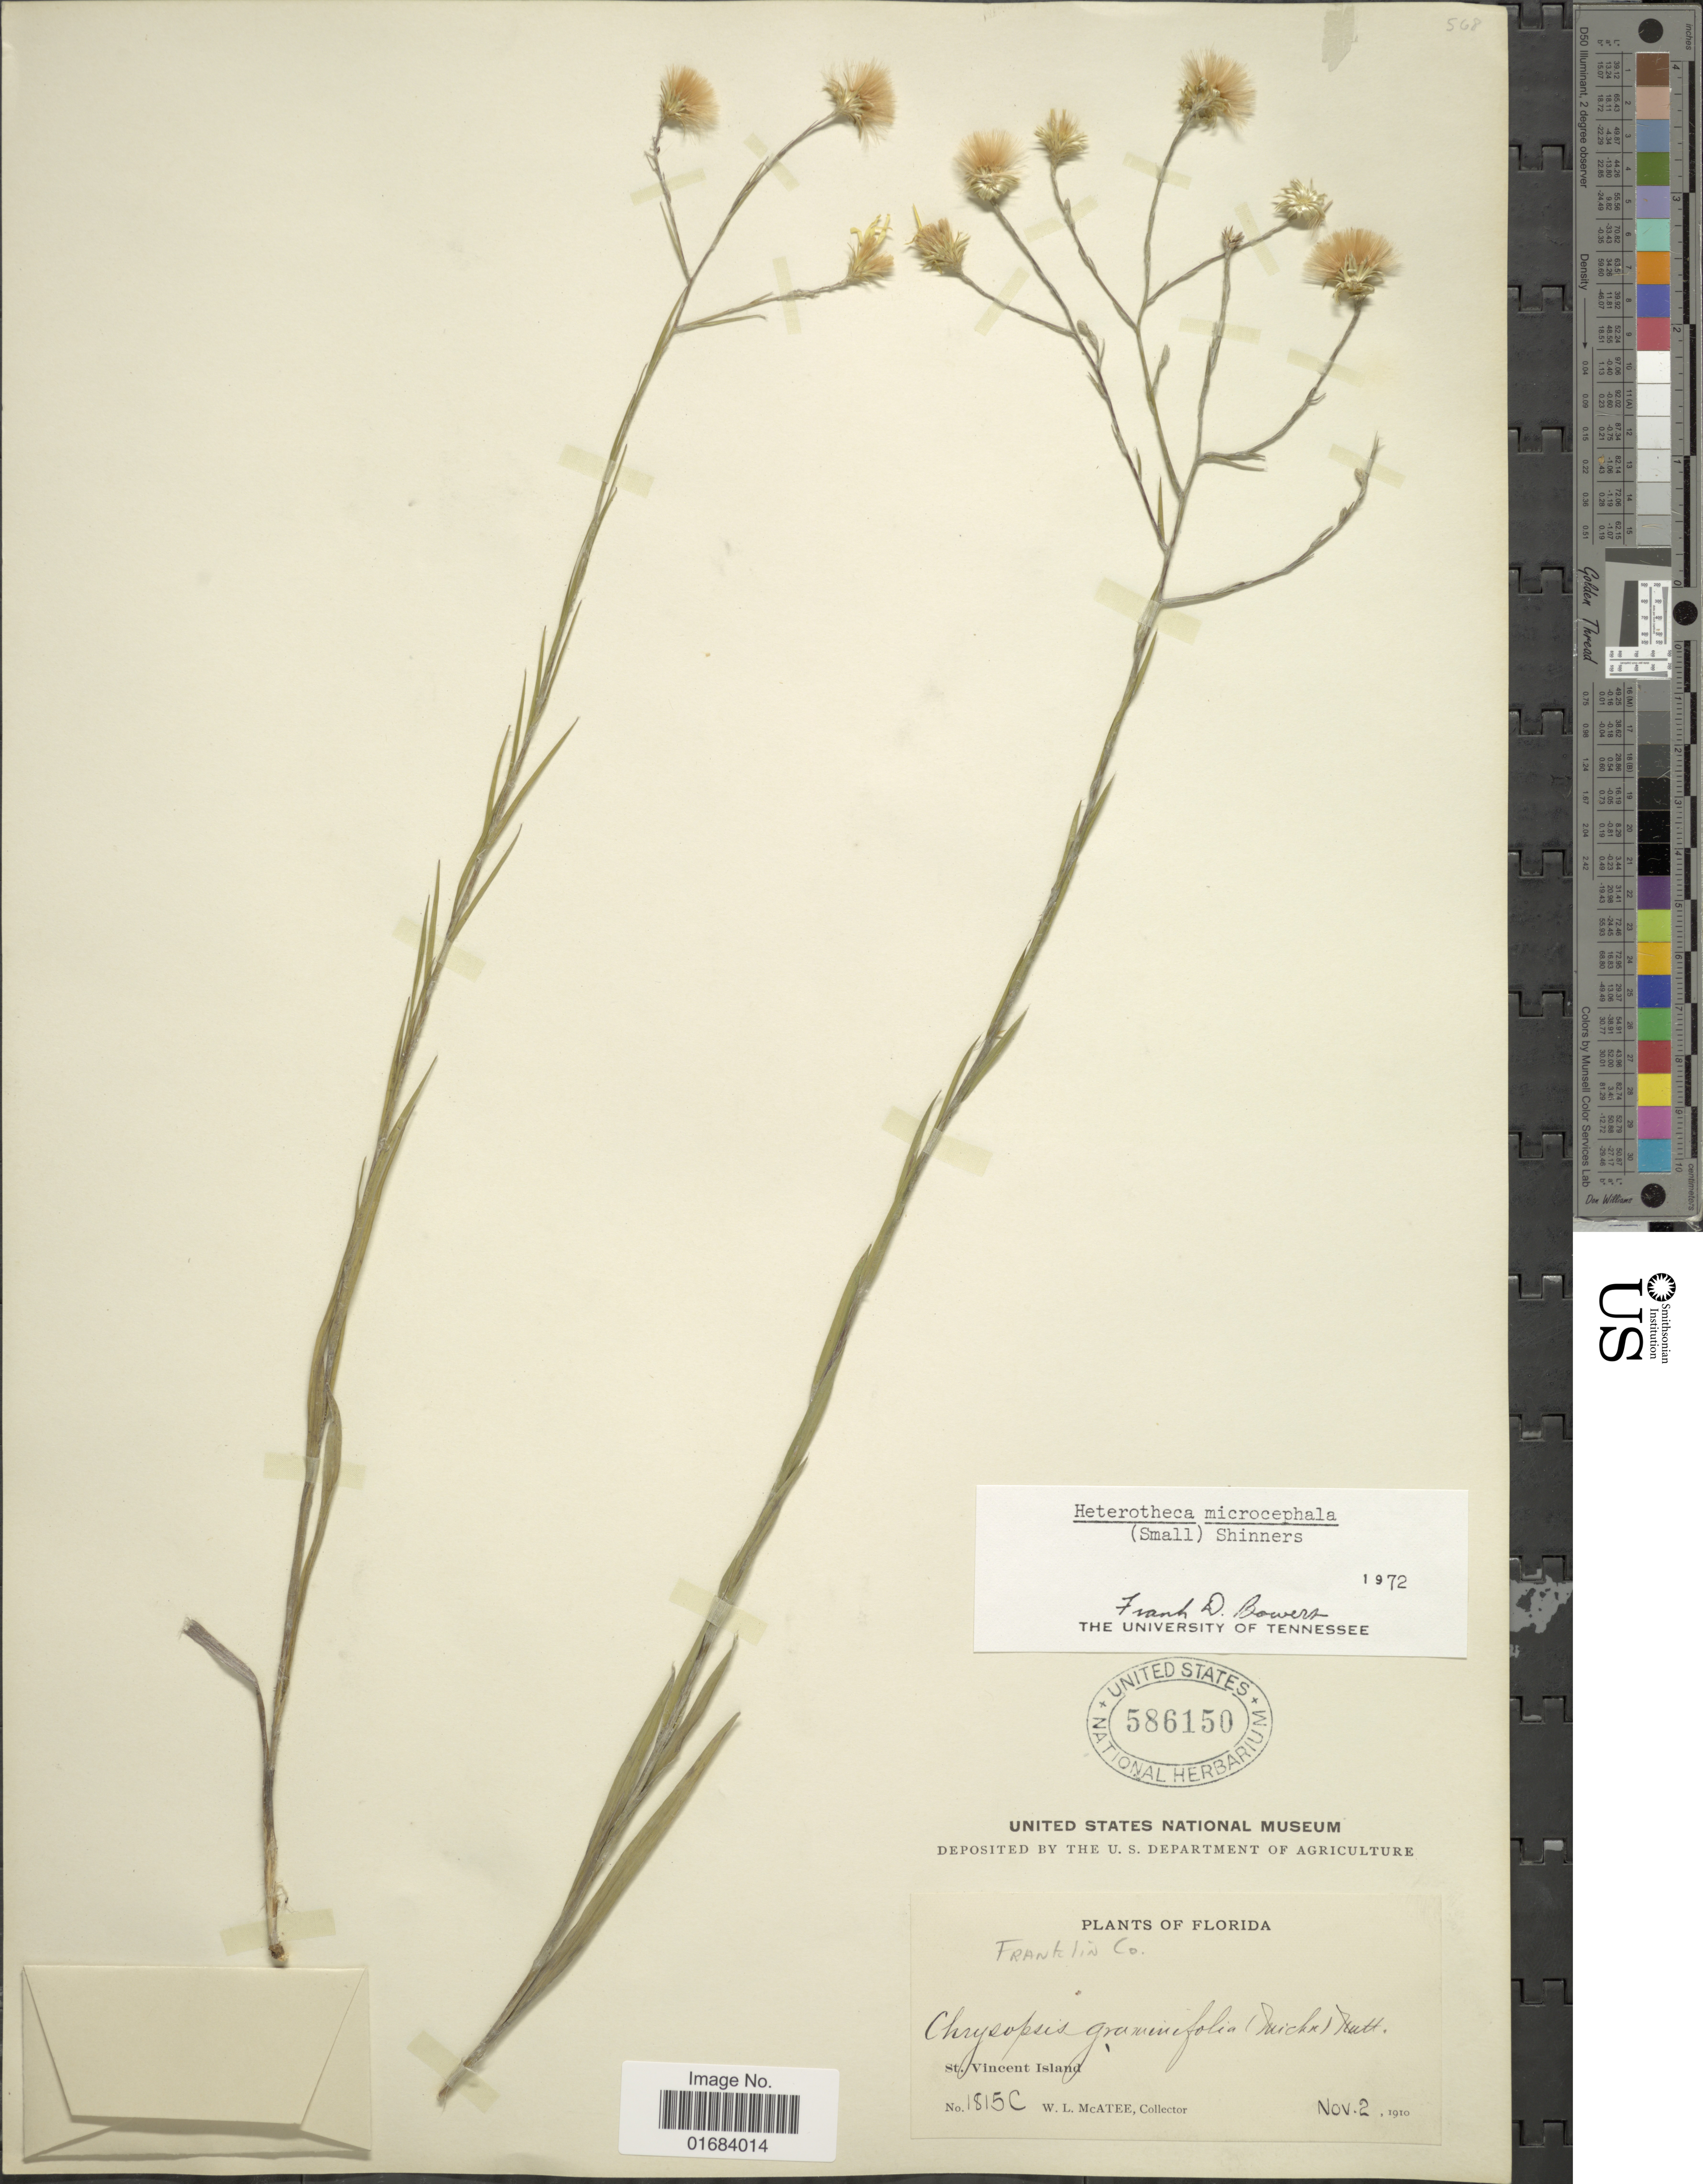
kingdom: Plantae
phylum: Tracheophyta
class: Magnoliopsida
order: Asterales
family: Asteraceae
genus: Pityopsis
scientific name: Pityopsis microcephala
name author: Small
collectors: W. McAtee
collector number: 1815C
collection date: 1910-11-02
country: United States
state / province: Florida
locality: St. Vicinet Island.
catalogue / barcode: US 586150